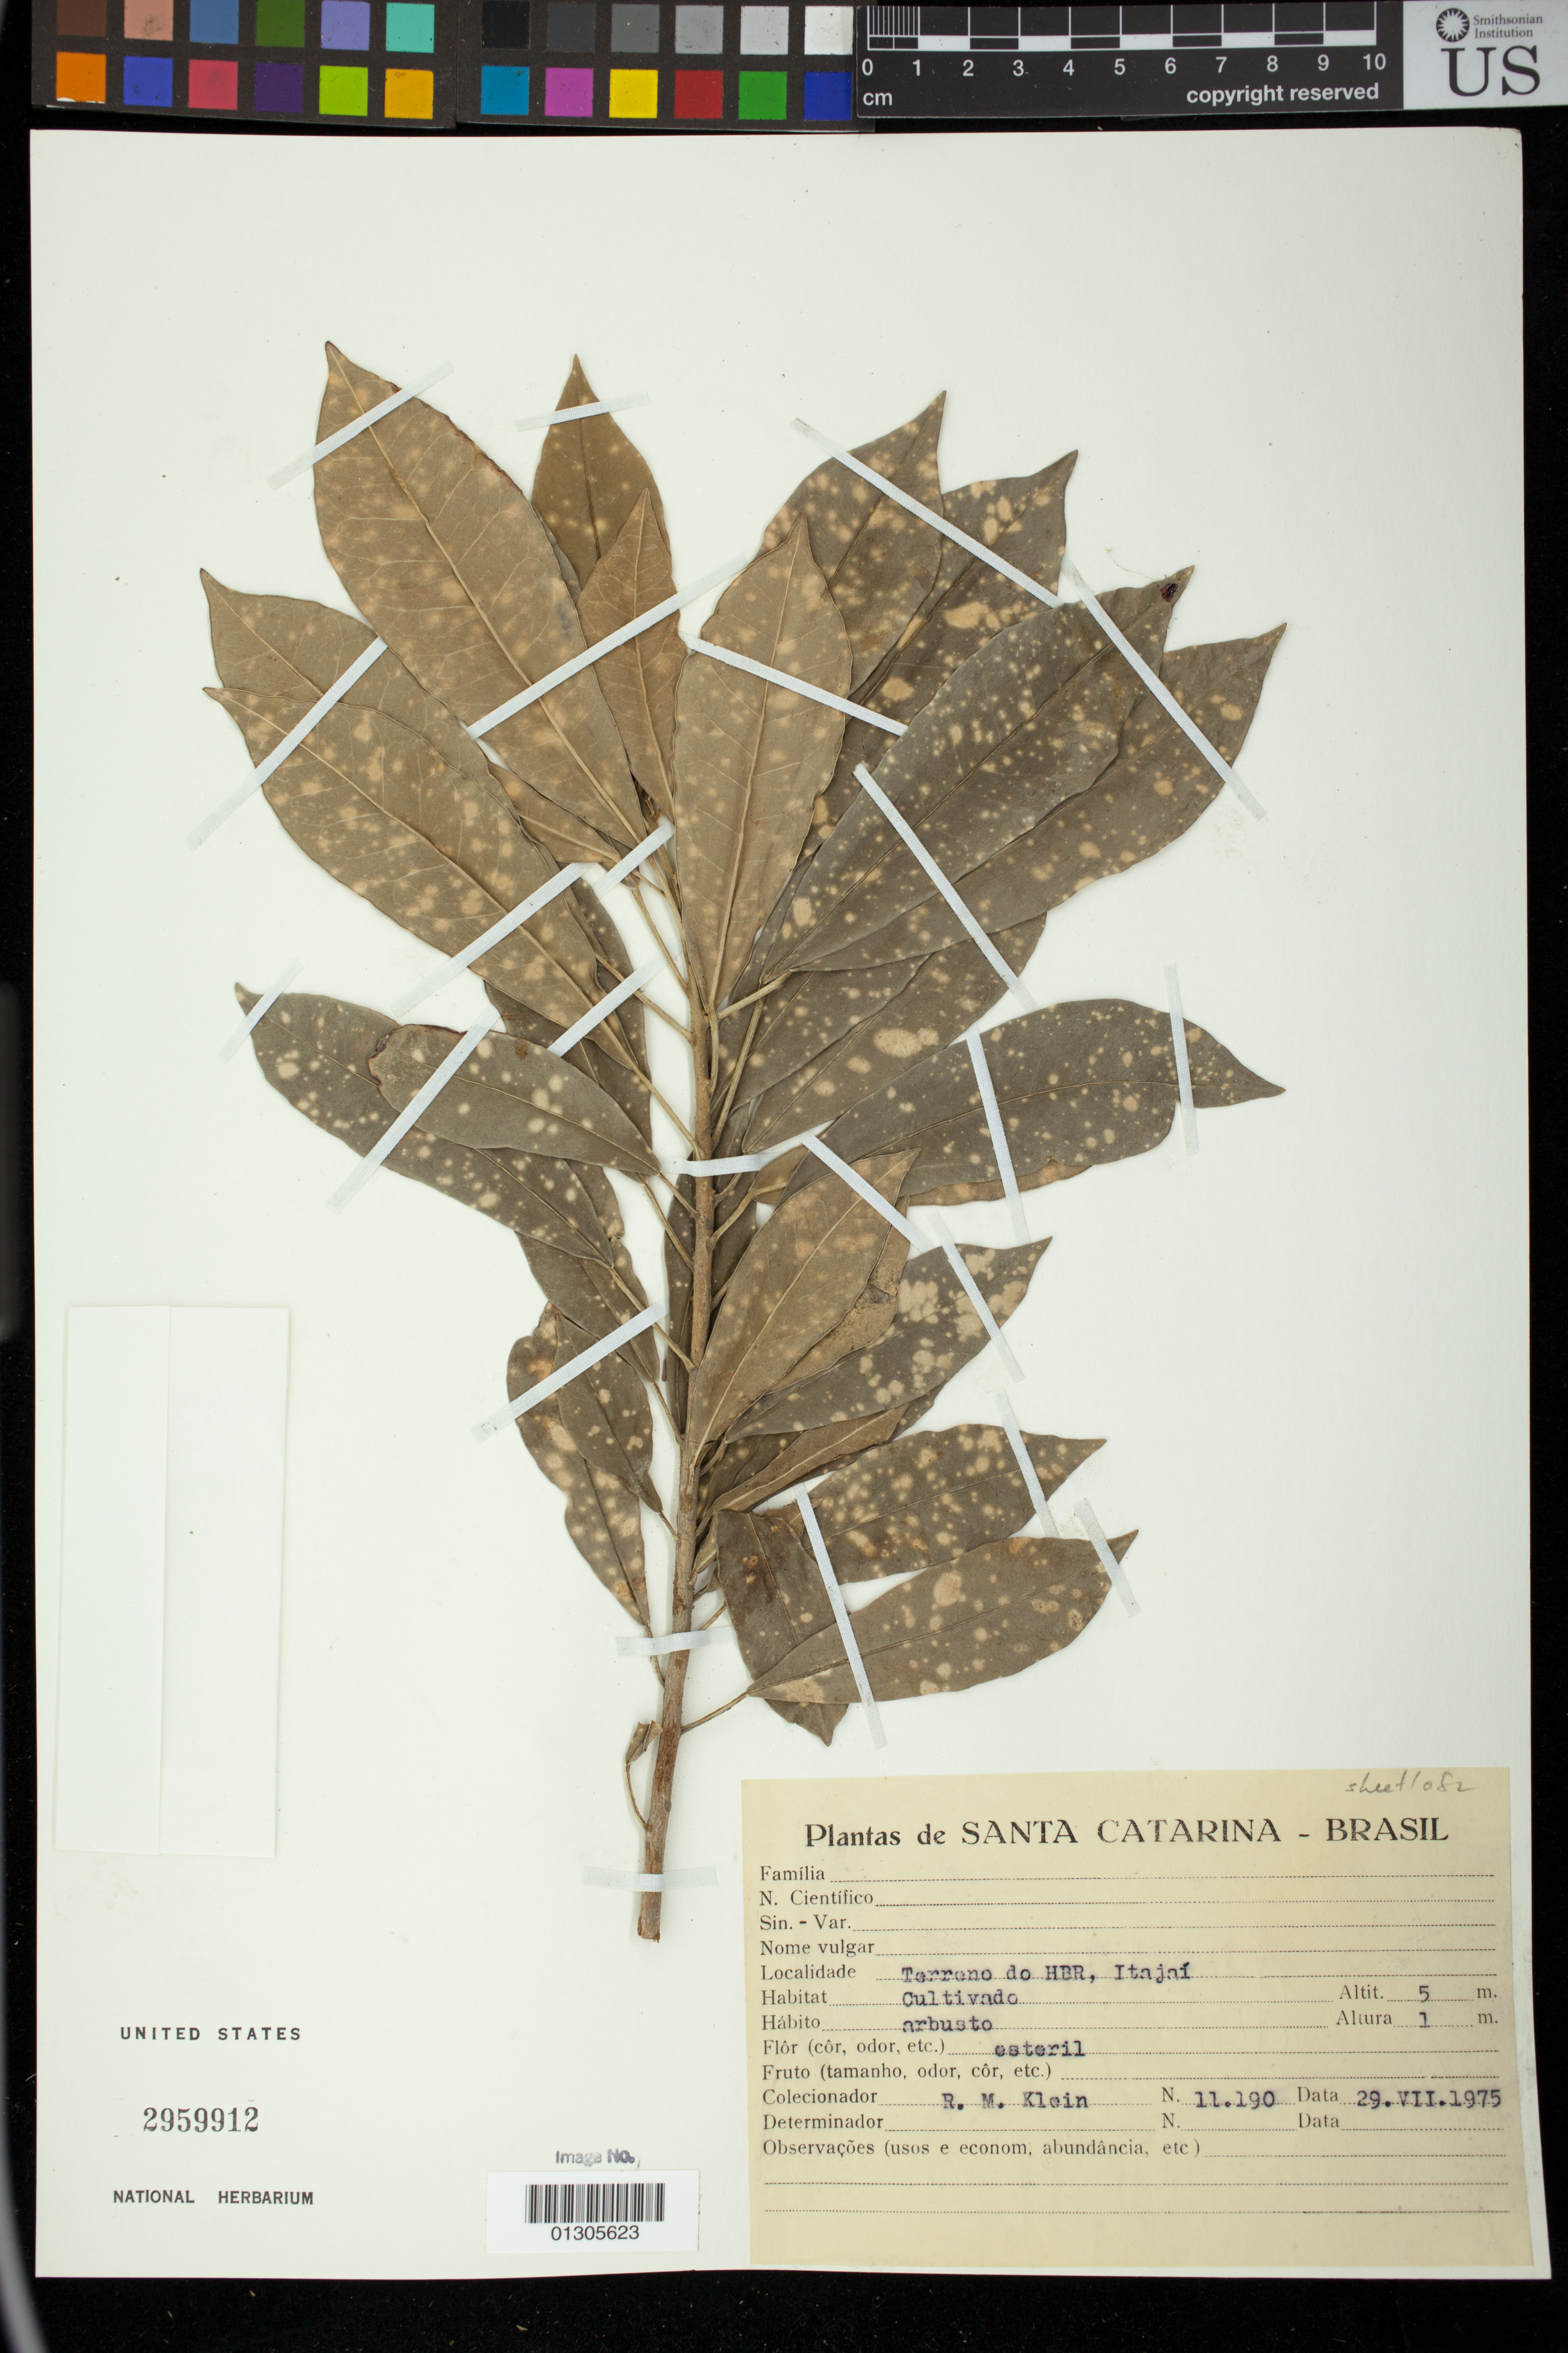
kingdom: Plantae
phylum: Tracheophyta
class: Magnoliopsida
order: Malpighiales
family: Euphorbiaceae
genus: Codiaeum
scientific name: Codiaeum variegatum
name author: (L.) Rumph. ex A. Juss.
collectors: R. M. Klein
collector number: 11190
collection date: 1975-07-29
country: Brazil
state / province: Santa Catarina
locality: Terreno do HBR, Itajaí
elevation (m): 5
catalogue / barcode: US 2959912